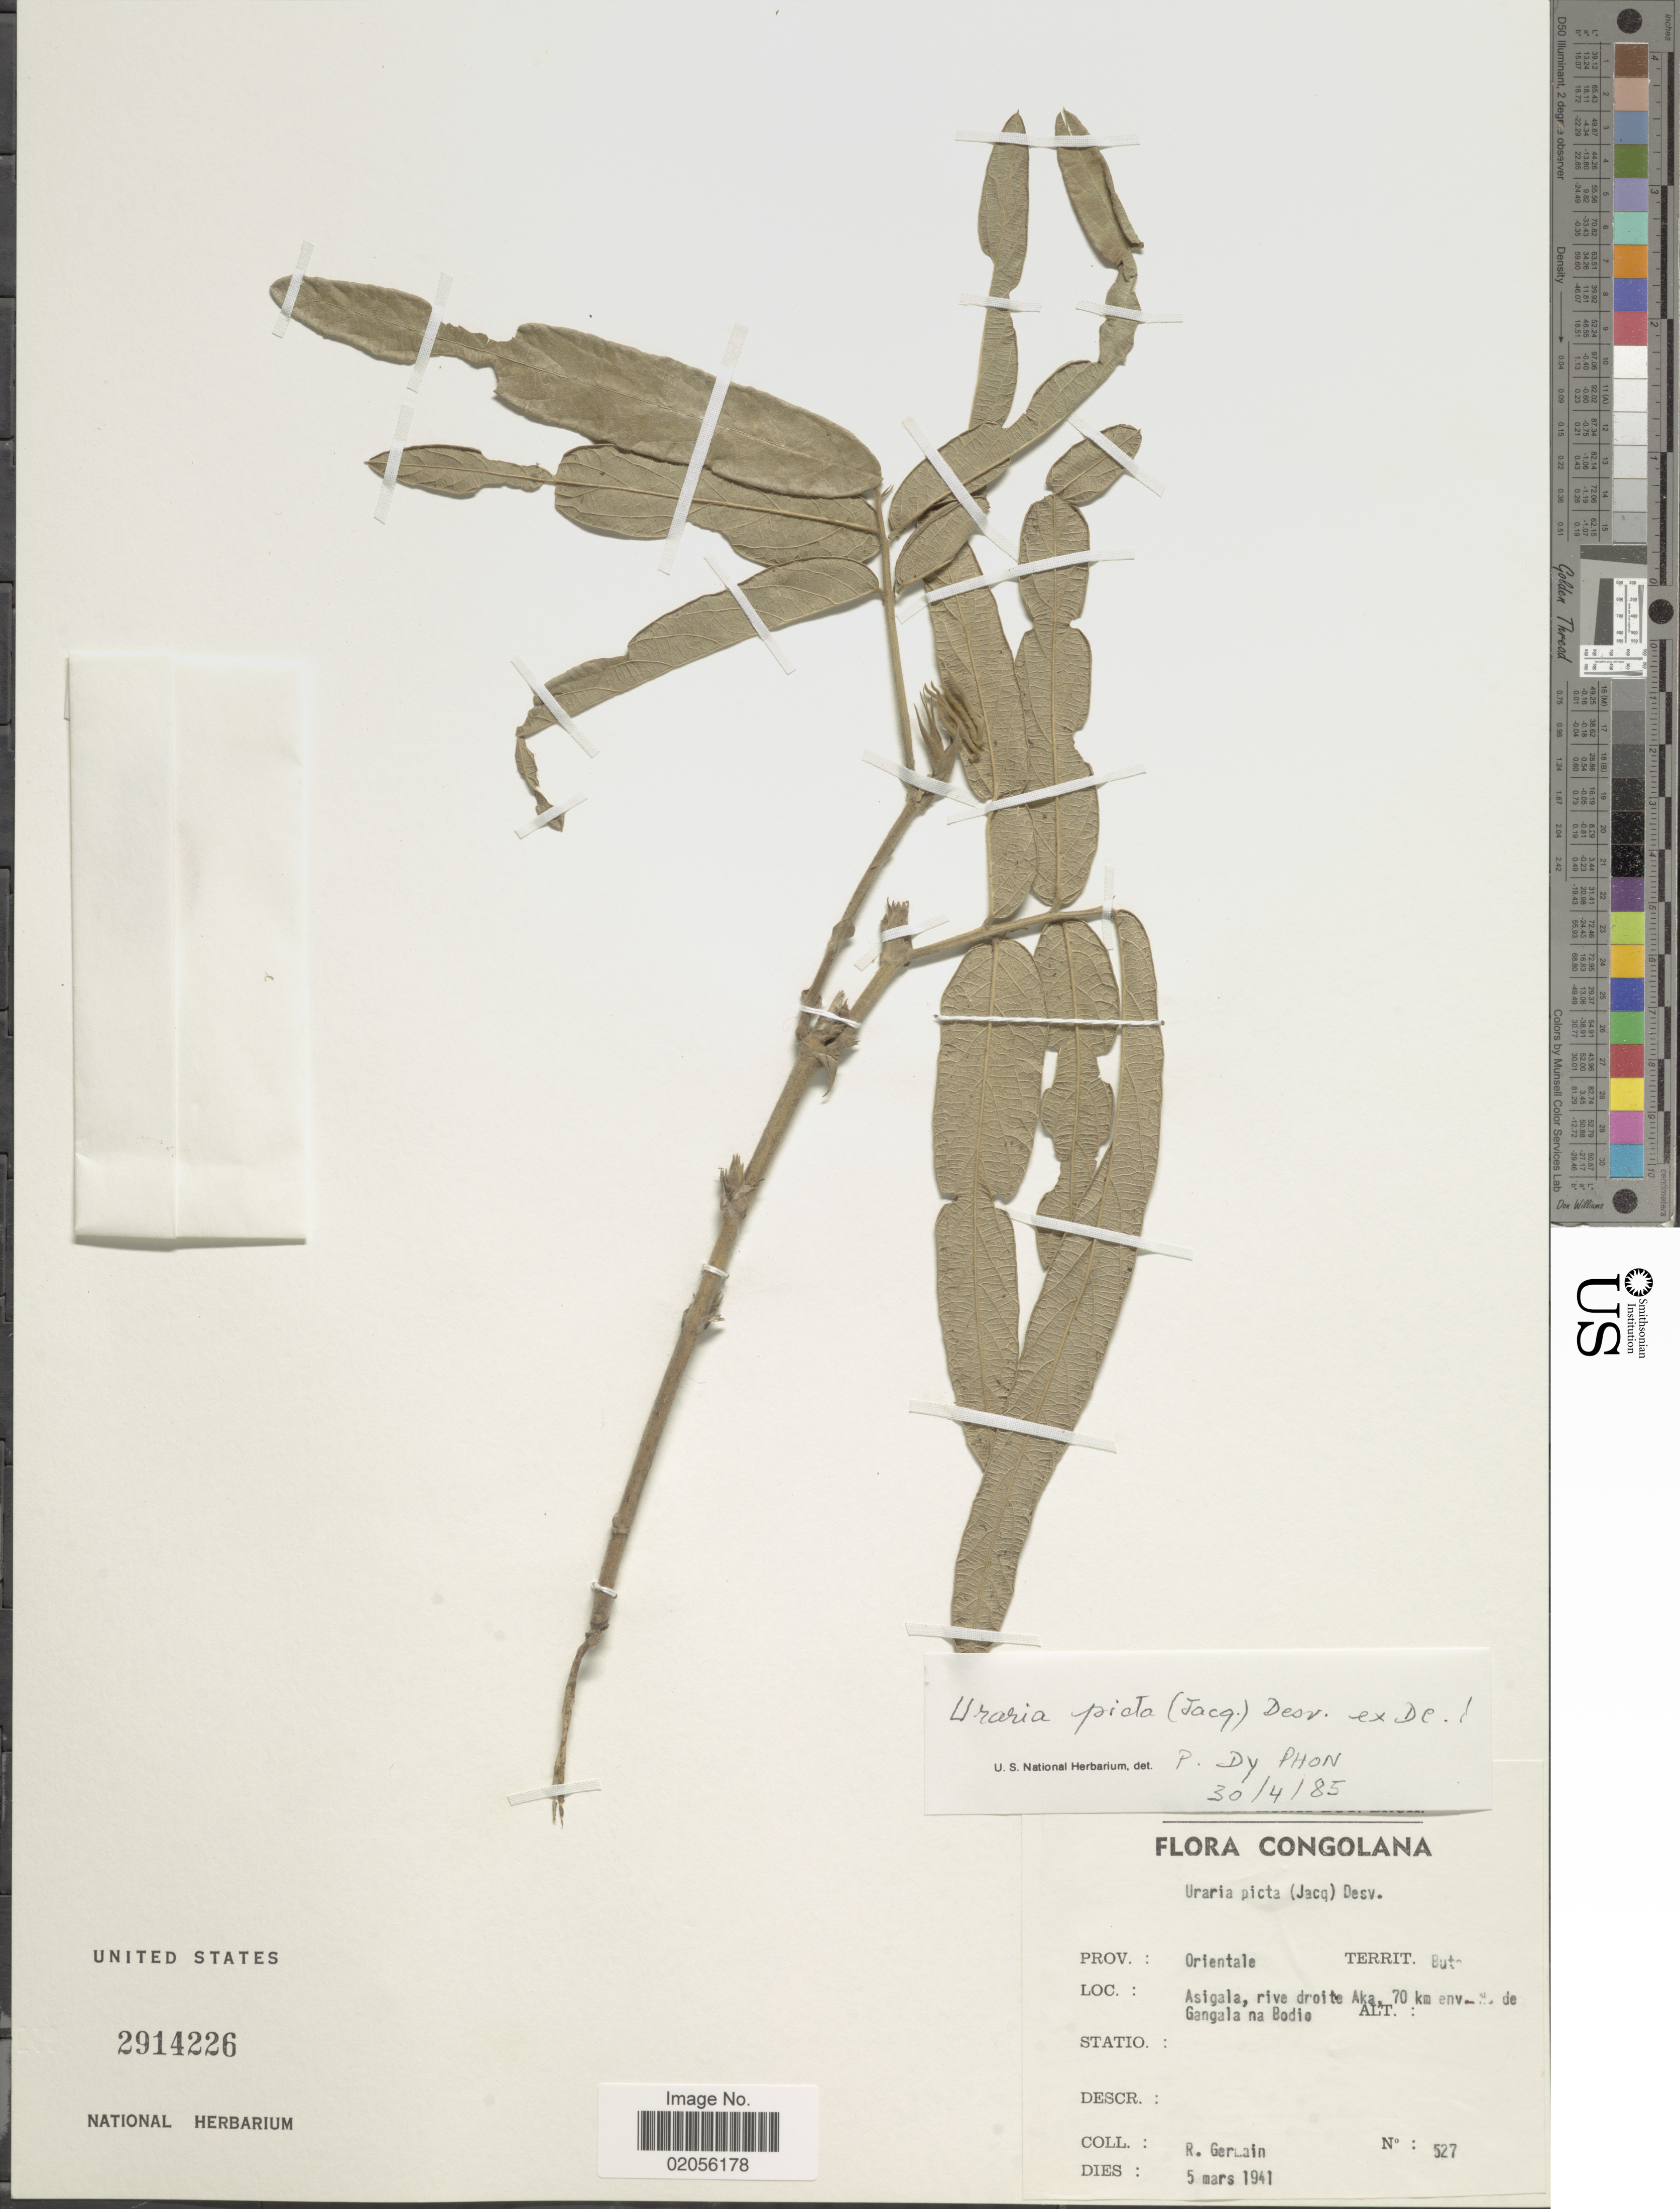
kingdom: Plantae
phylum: Tracheophyta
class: Magnoliopsida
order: Fabales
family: Fabaceae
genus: Uraria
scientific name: Uraria picta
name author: (Jacq.) DC.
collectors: R. Germain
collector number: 527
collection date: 1941-03-05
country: Congo, Democratic Republic of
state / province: Bas-Uele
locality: Territ. Buta, Asigala, rive droite Aka, 70 km environs de Gangala na Bodio.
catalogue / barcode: US 2914226